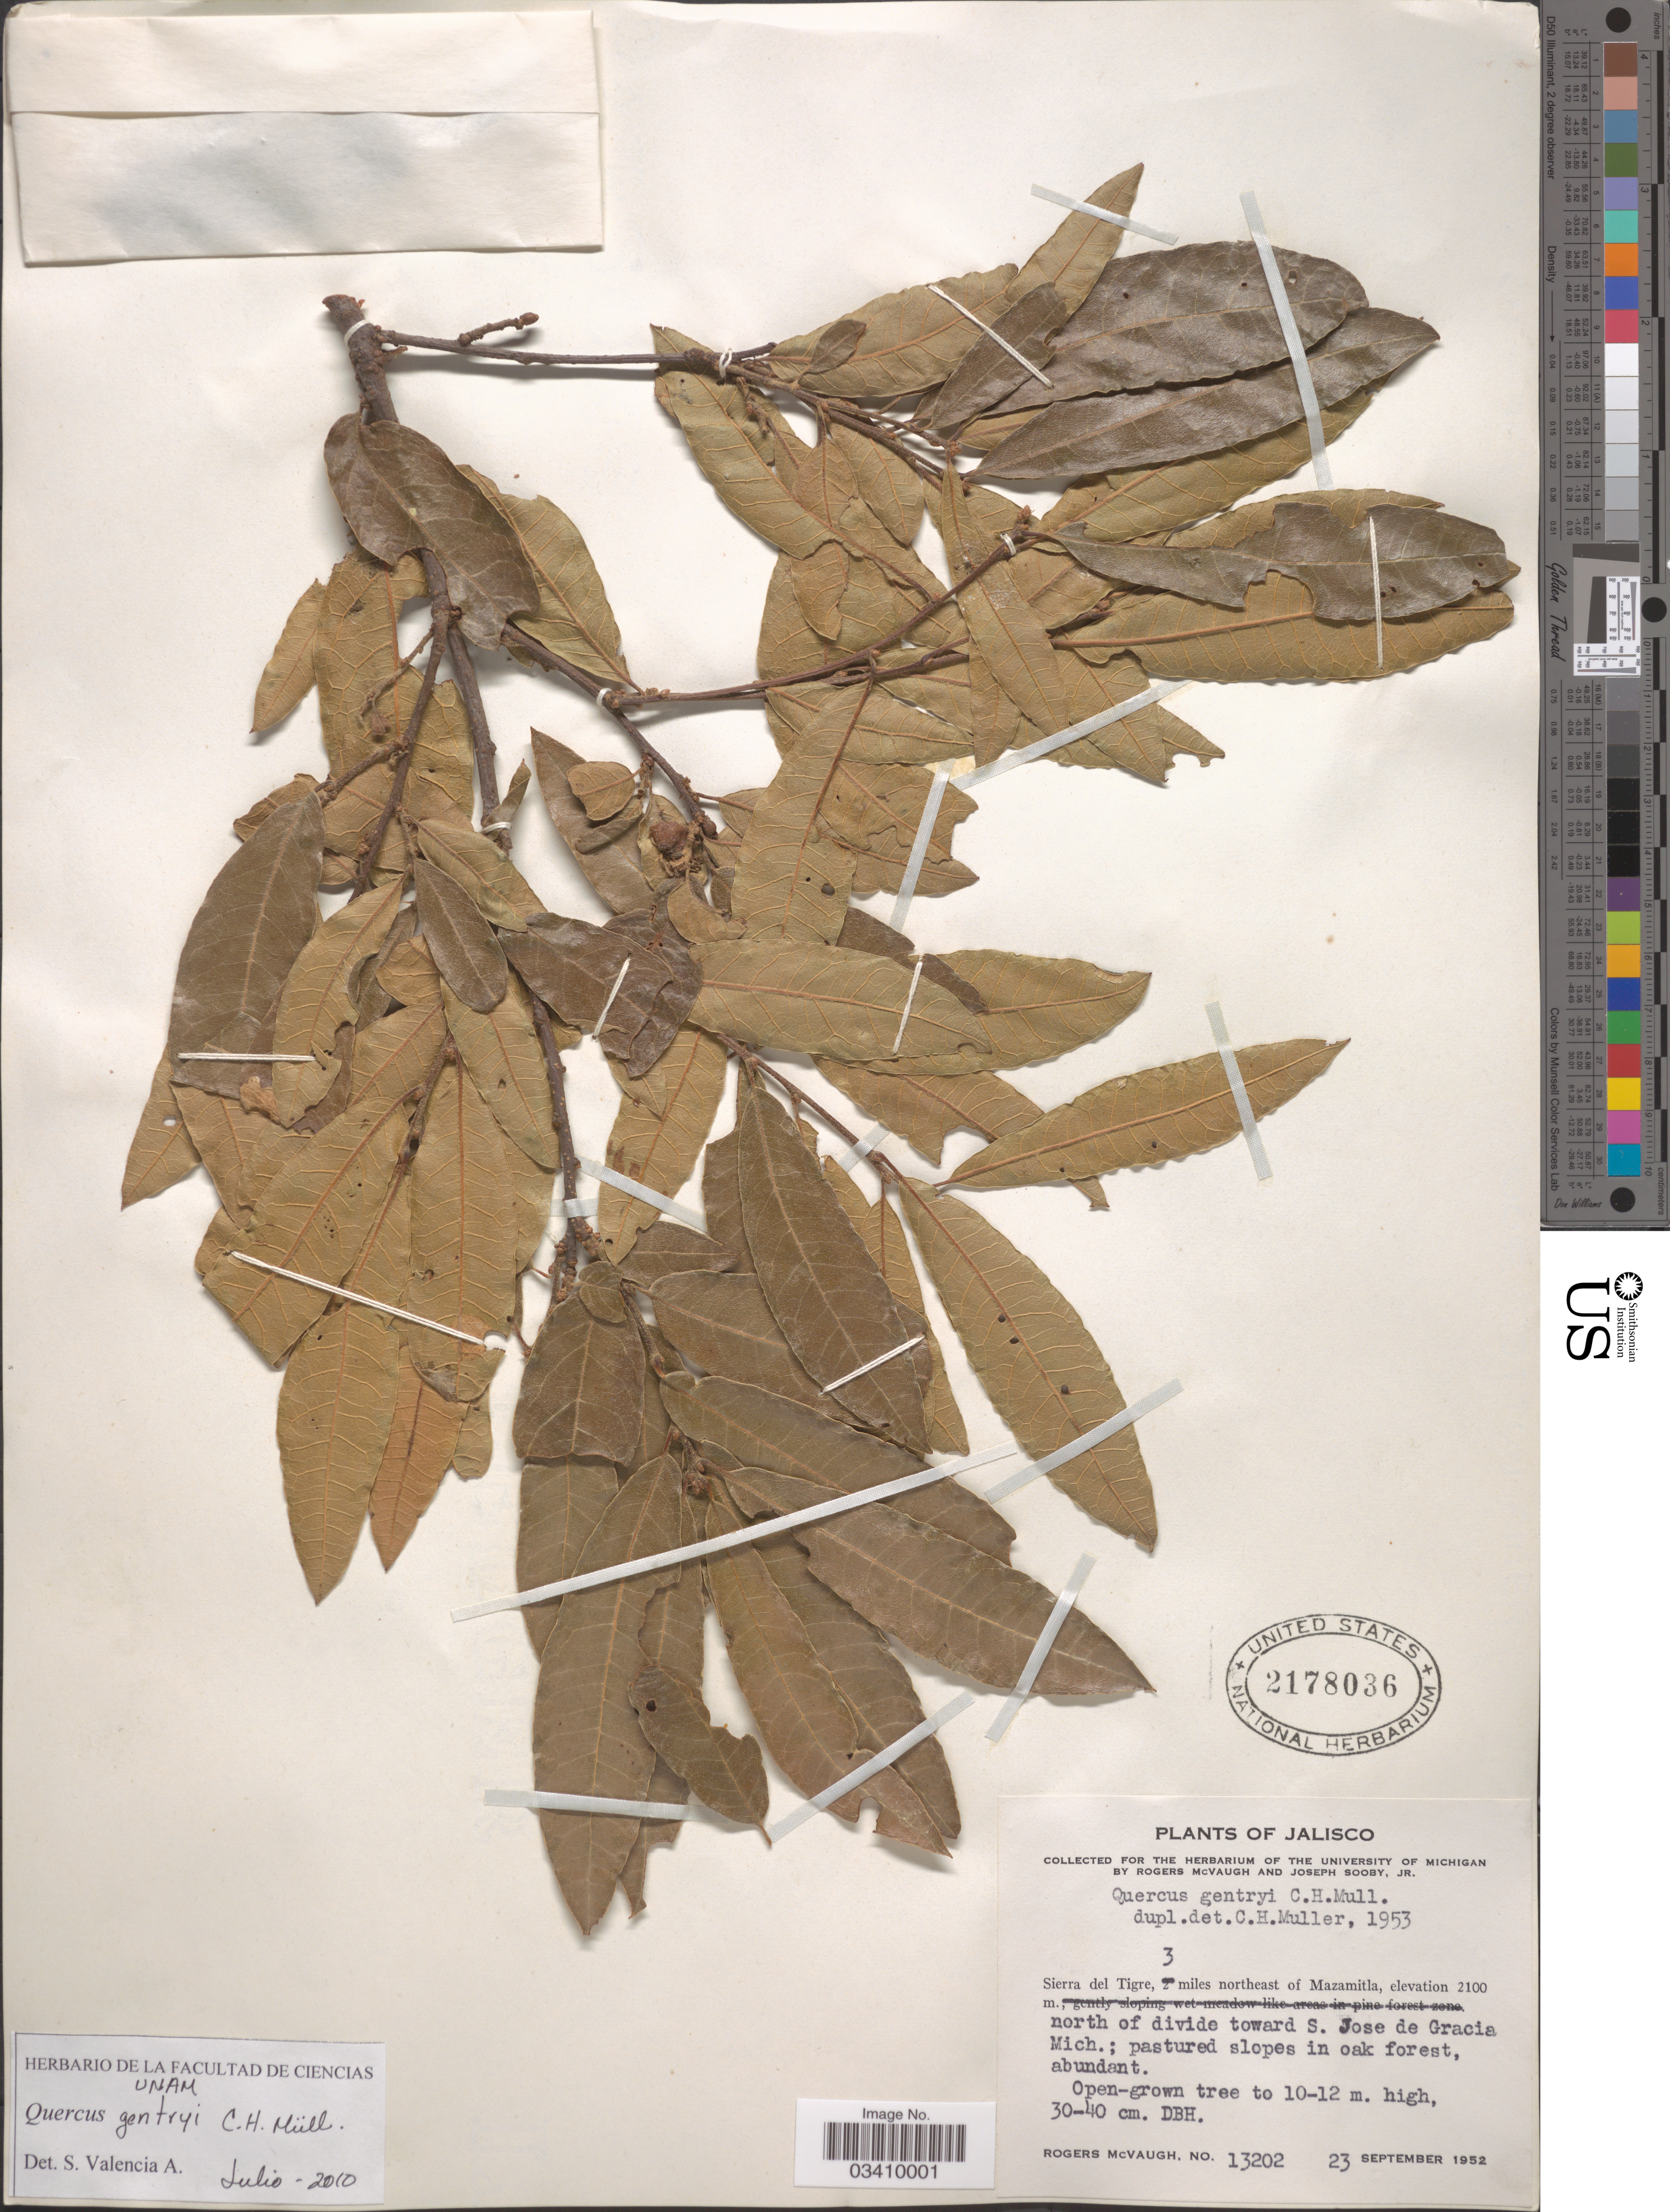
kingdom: Plantae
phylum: Tracheophyta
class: Magnoliopsida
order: Fagales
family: Fagaceae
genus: Quercus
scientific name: Quercus gentryi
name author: C.H. Mull.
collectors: R. McVaugh & J. Sooby Jr.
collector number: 13202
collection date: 1952-09-23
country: Mexico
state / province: Jalisco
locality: Sierra del Tigre, 3 miles northeast of Mazamitla. North of divide toward S. Jose de Gracia Mich.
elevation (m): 2100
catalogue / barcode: US 2178036